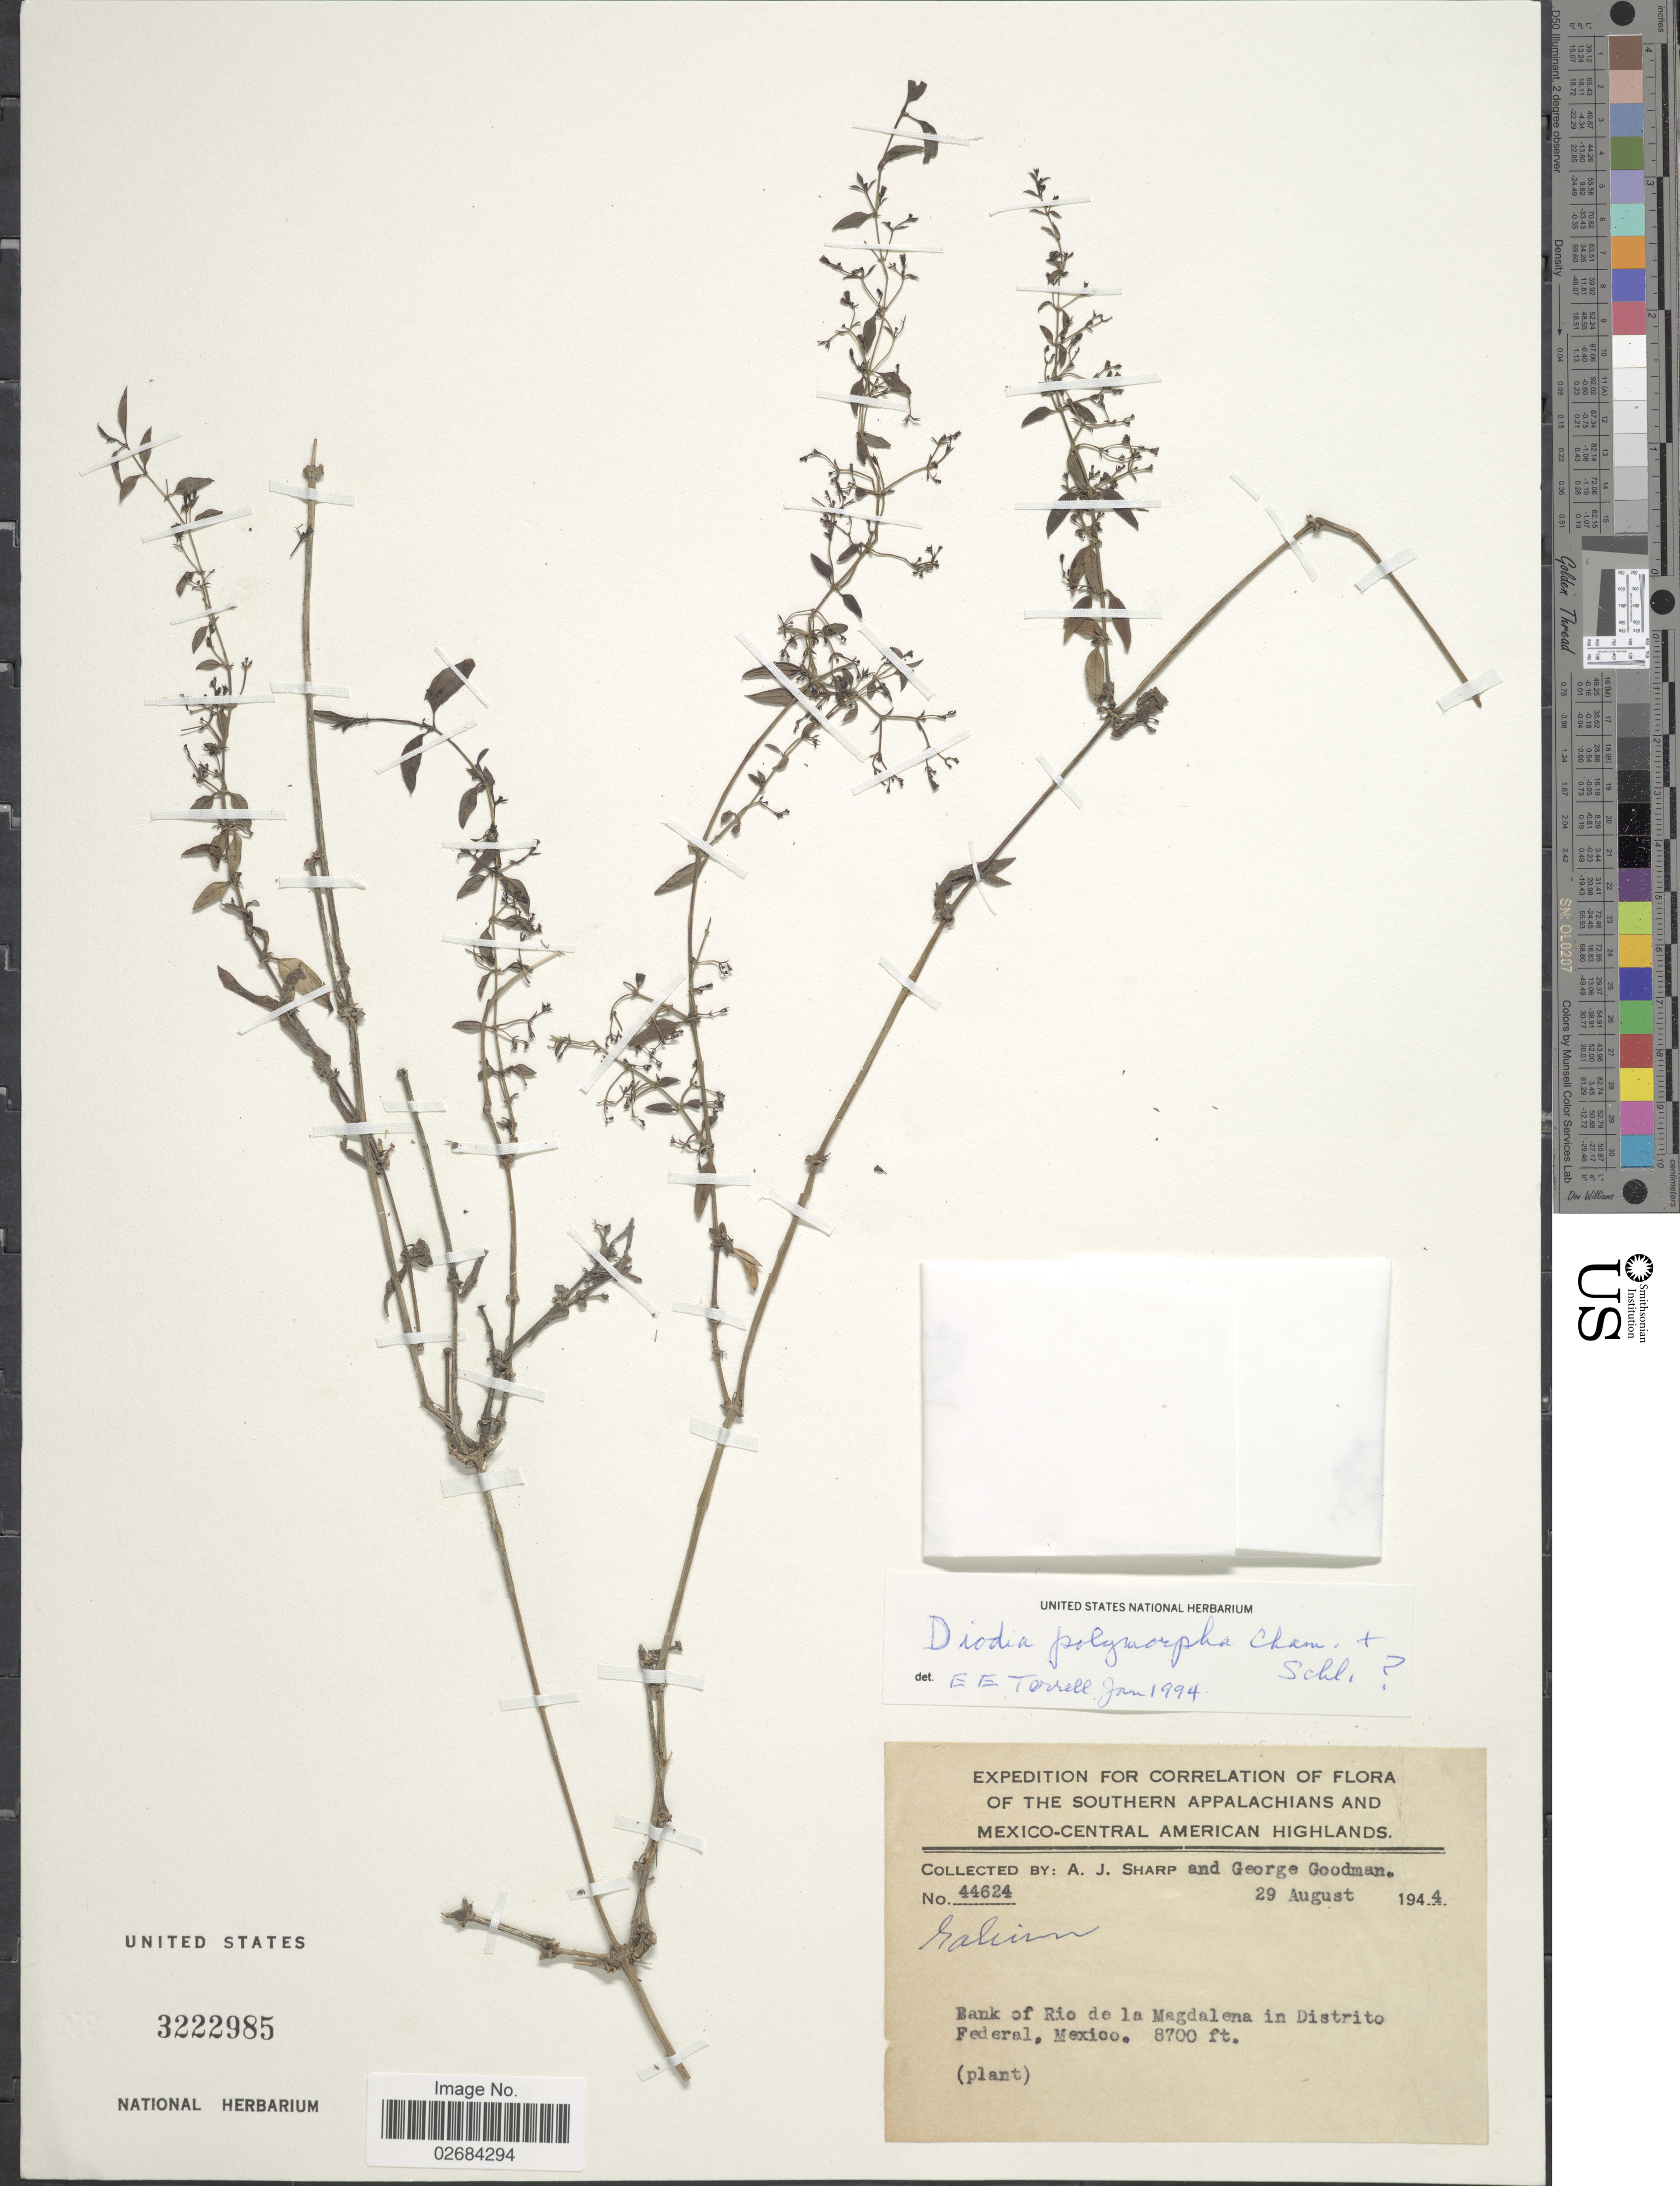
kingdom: Plantae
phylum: Tracheophyta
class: Magnoliopsida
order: Gentianales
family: Rubiaceae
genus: Diodia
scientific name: Diodia brasiliensis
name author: Spreng.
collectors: A. J. Sharp & G. J. Goodman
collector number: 44624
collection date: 1944-08-29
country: Mexico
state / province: Distrito Federal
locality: Southern Appalachians and Mexico-Central American Highlands. Bank of Rio de la Magdalena.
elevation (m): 2652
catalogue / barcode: US 3222985